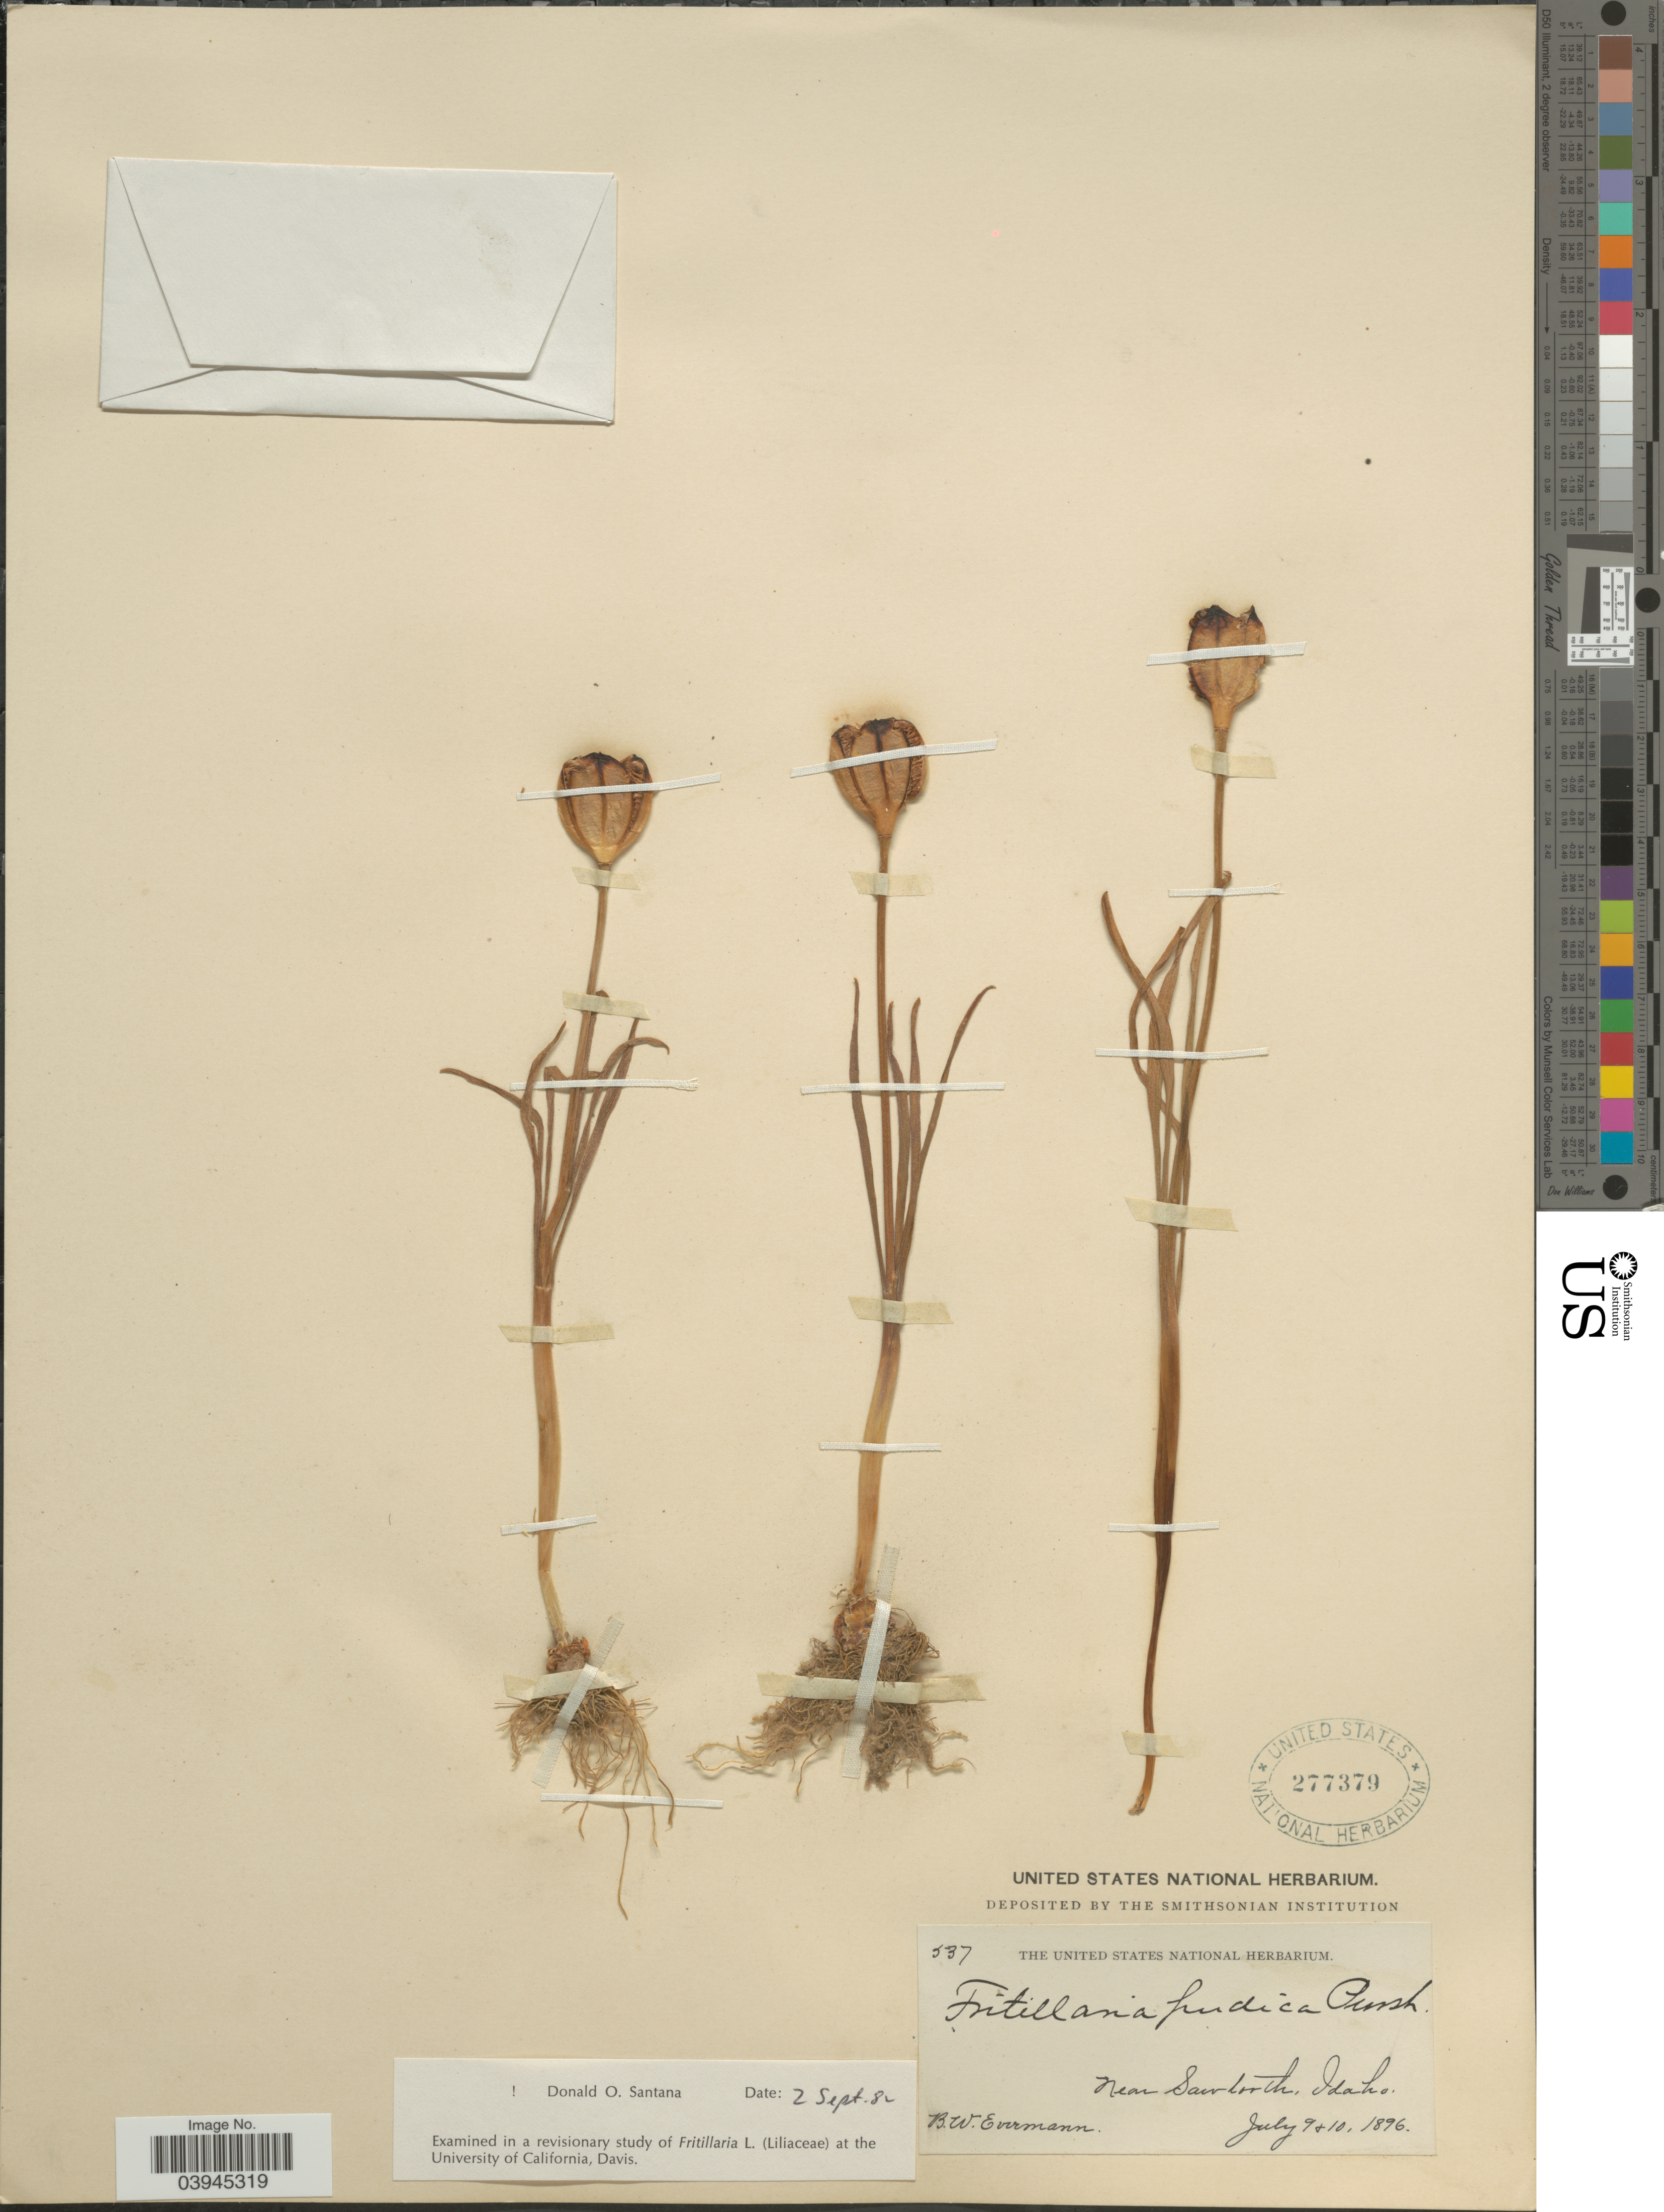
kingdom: Plantae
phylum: Tracheophyta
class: Liliopsida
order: Liliales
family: Liliaceae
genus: Fritillaria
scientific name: Fritillaria pudica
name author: (Pursh) Spreng.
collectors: B. W. Evermann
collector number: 537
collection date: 1896-07-09/1896-07-10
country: United States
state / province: Idaho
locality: Near Sawtooth.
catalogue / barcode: US 277379